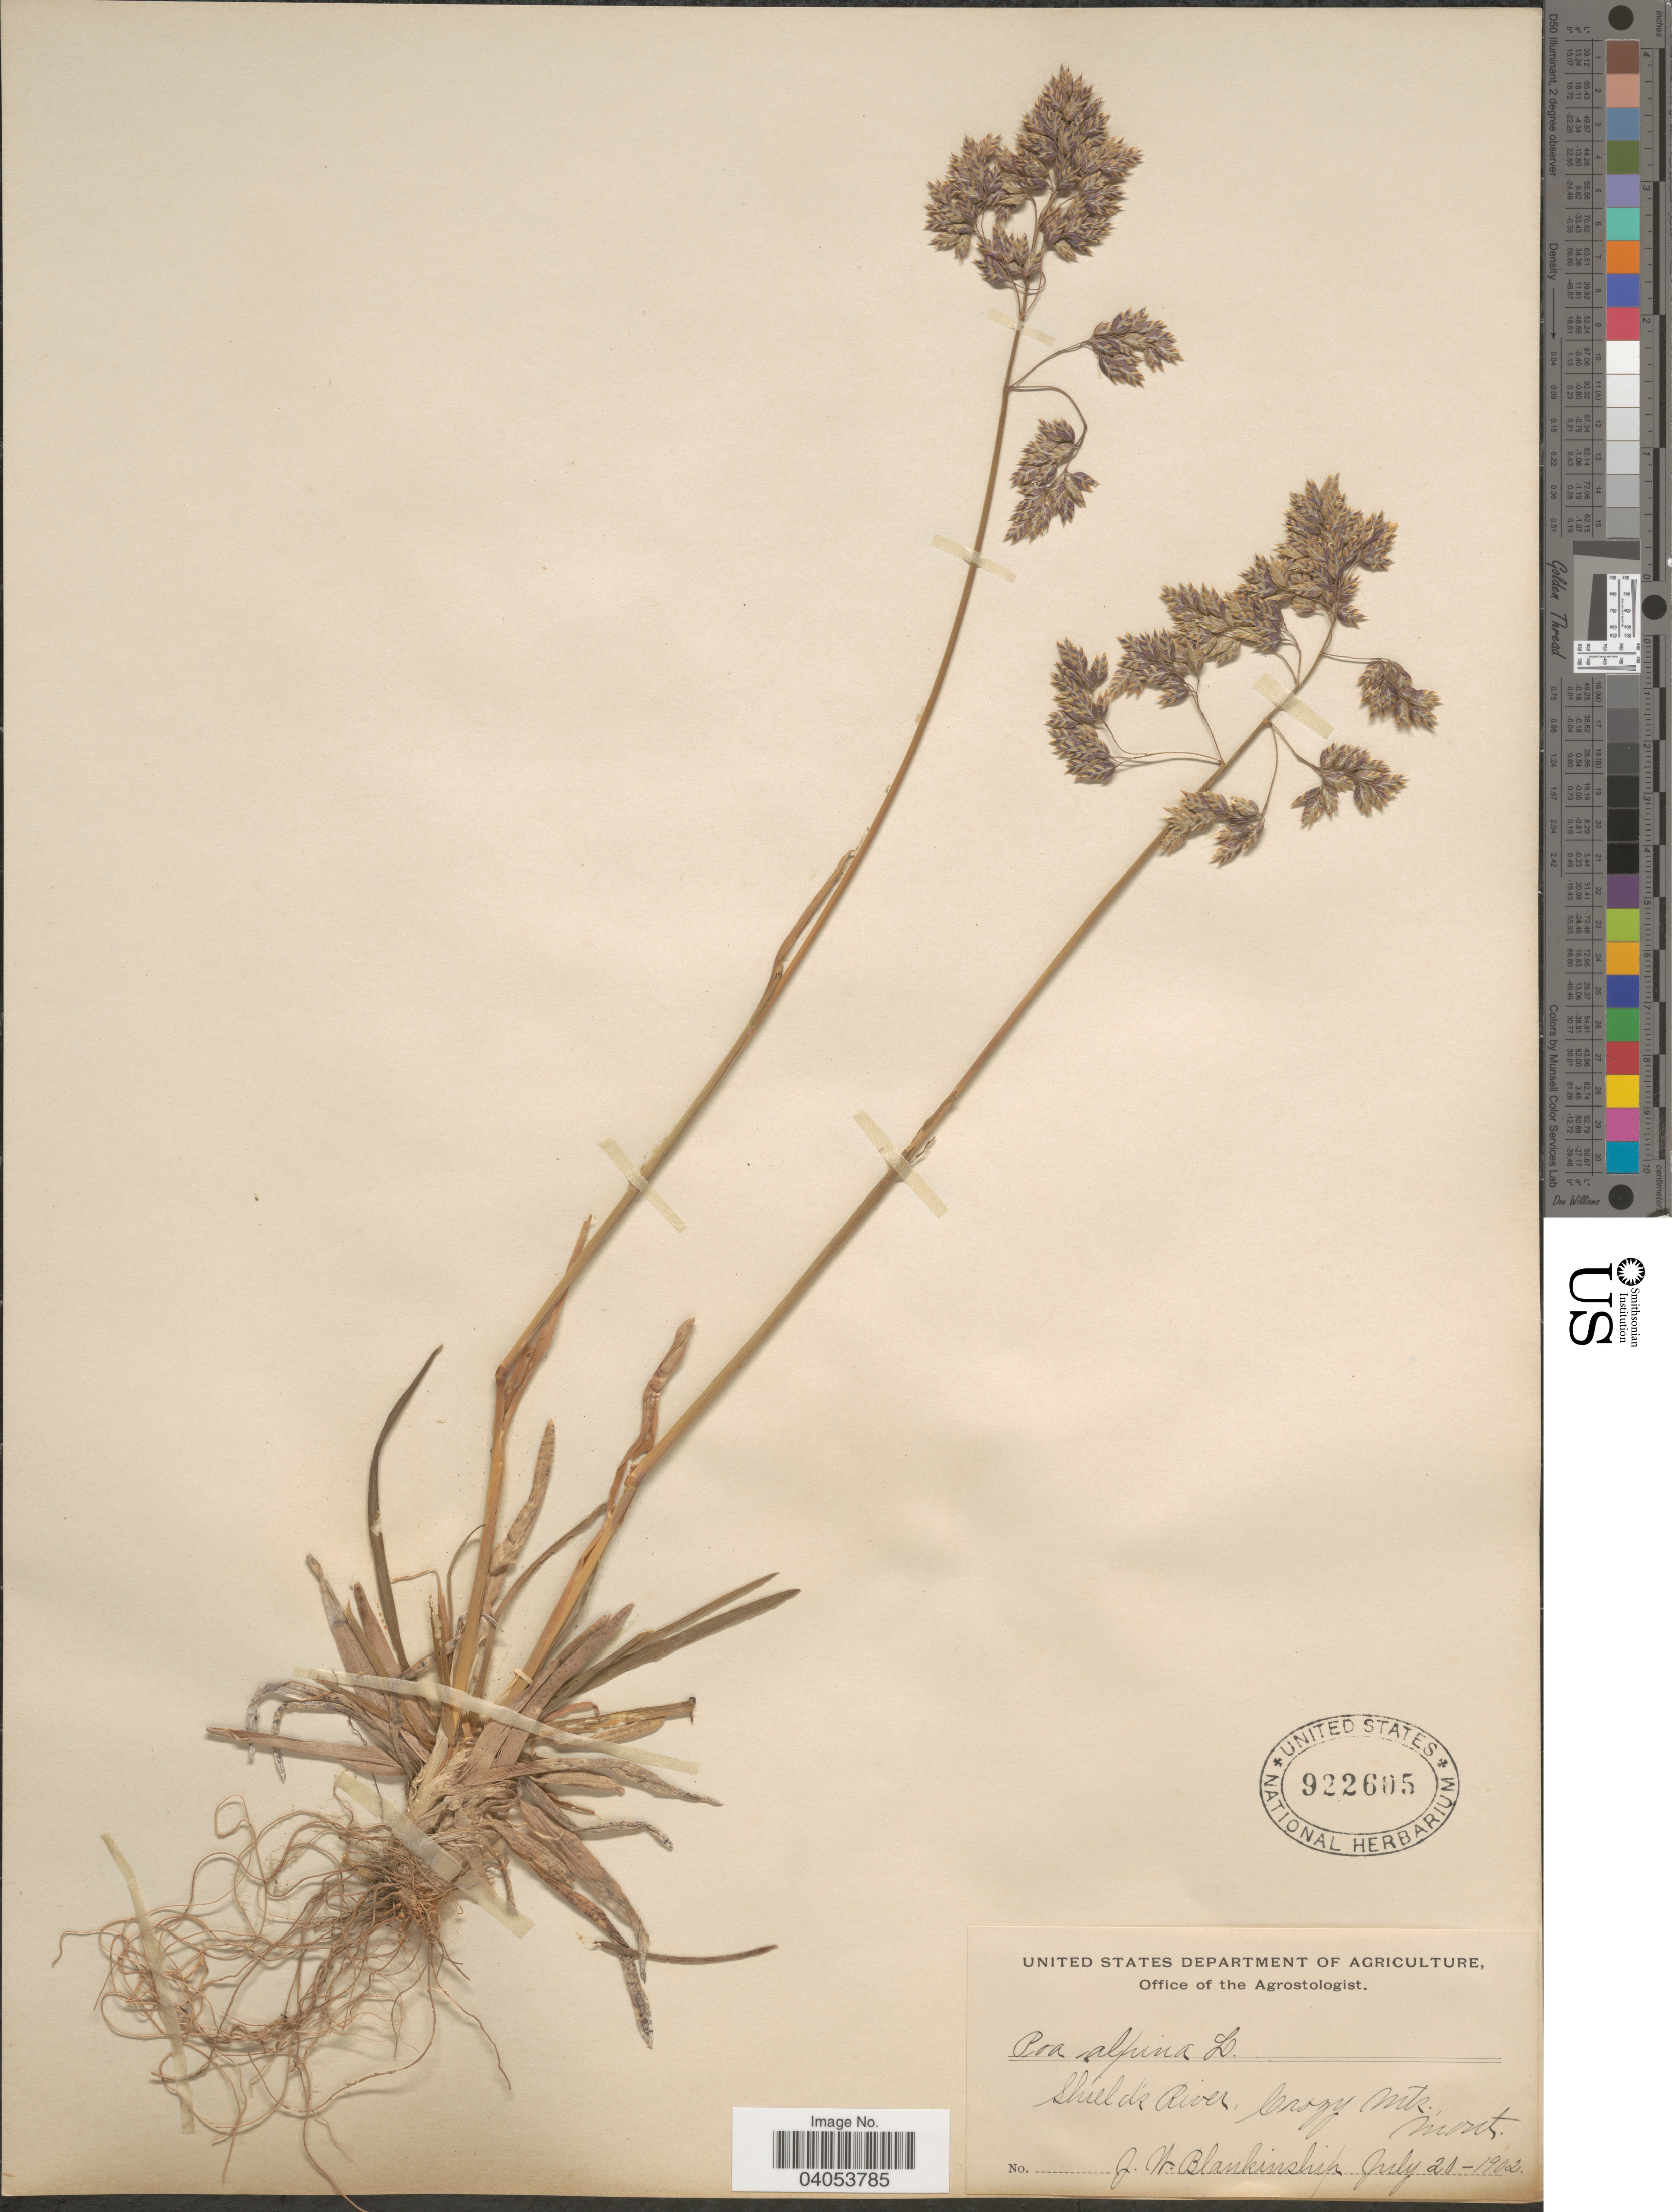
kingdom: Plantae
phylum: Tracheophyta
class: Liliopsida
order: Poales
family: Poaceae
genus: Poa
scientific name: Poa alpina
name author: L.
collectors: J. W. Blankinship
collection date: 1902-07-20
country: United States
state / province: Montana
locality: Shields River, Crozy Mts.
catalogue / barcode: US 922605